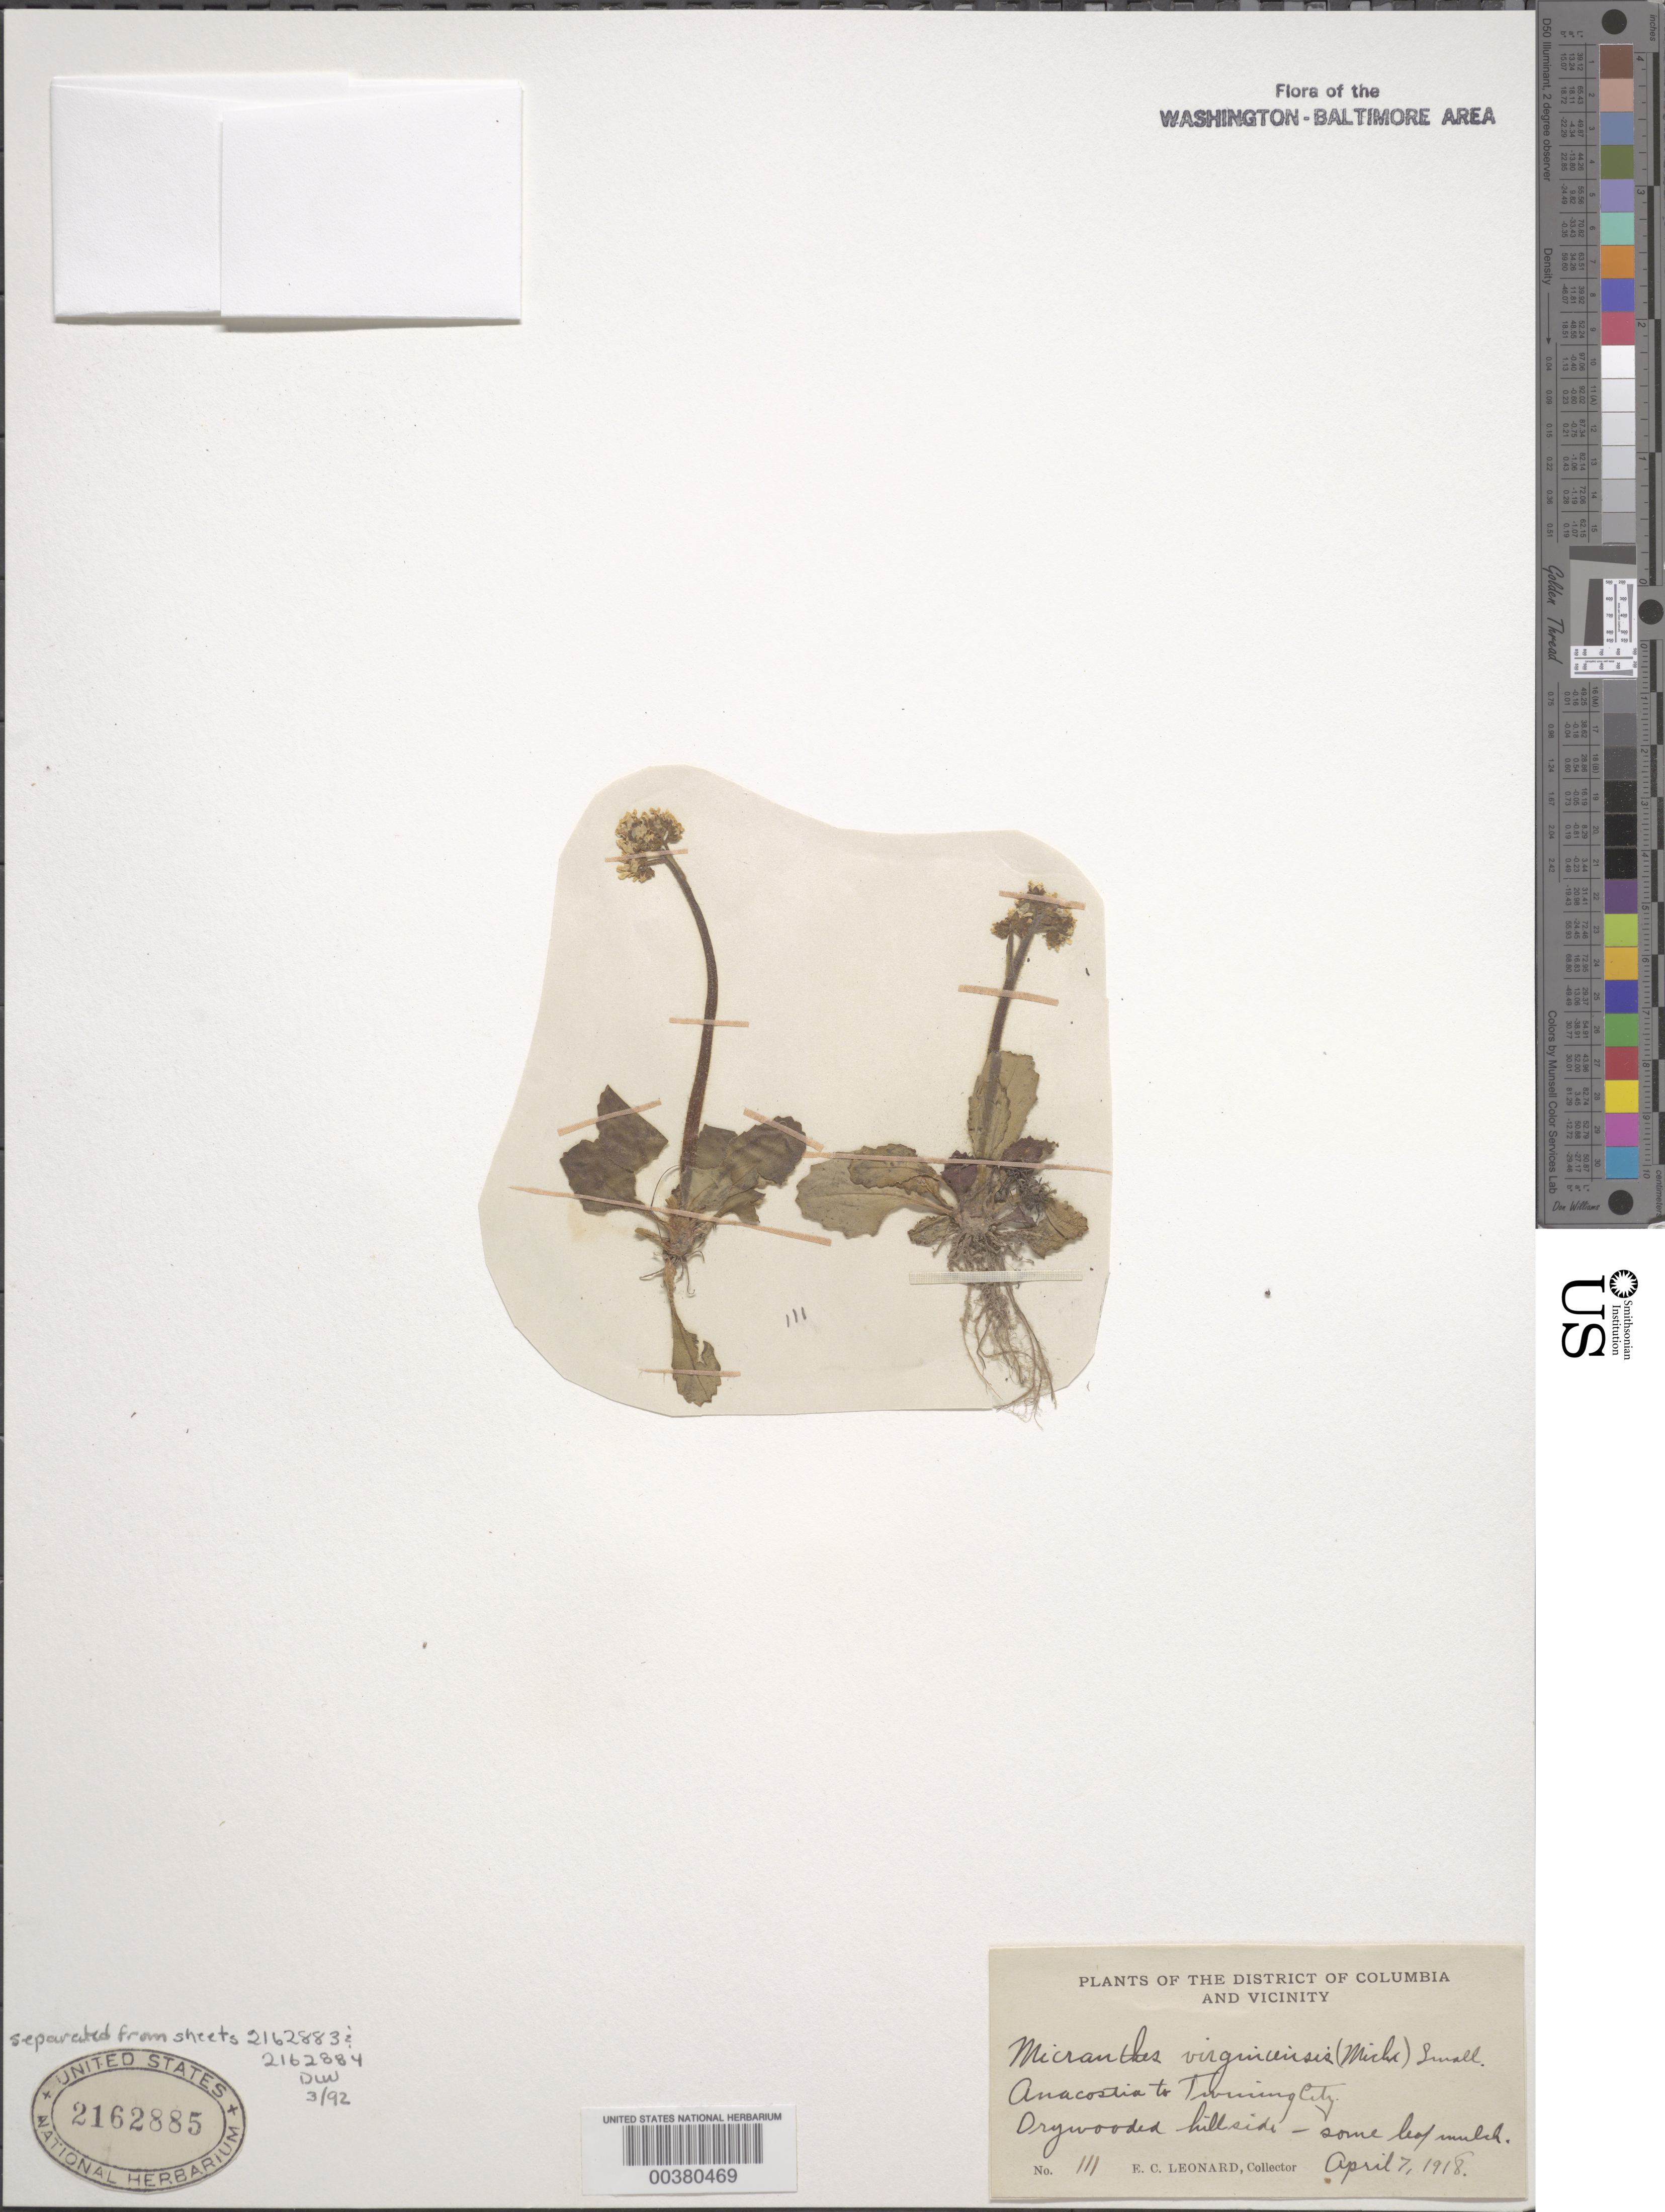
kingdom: Plantae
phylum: Tracheophyta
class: Magnoliopsida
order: Saxifragales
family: Saxifragaceae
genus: Micranthes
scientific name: Micranthes virginiensis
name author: (Michx.) Small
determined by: Strong, Mark T., (BOT), Smithsonian Institution - National Museum of Natural History (UNITED STATES)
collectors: E. C. Leonard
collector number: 111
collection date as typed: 07 Apr 1918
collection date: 1918-04-07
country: United States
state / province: District of Columbia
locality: Anacostia to Twining City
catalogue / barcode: US 2162885